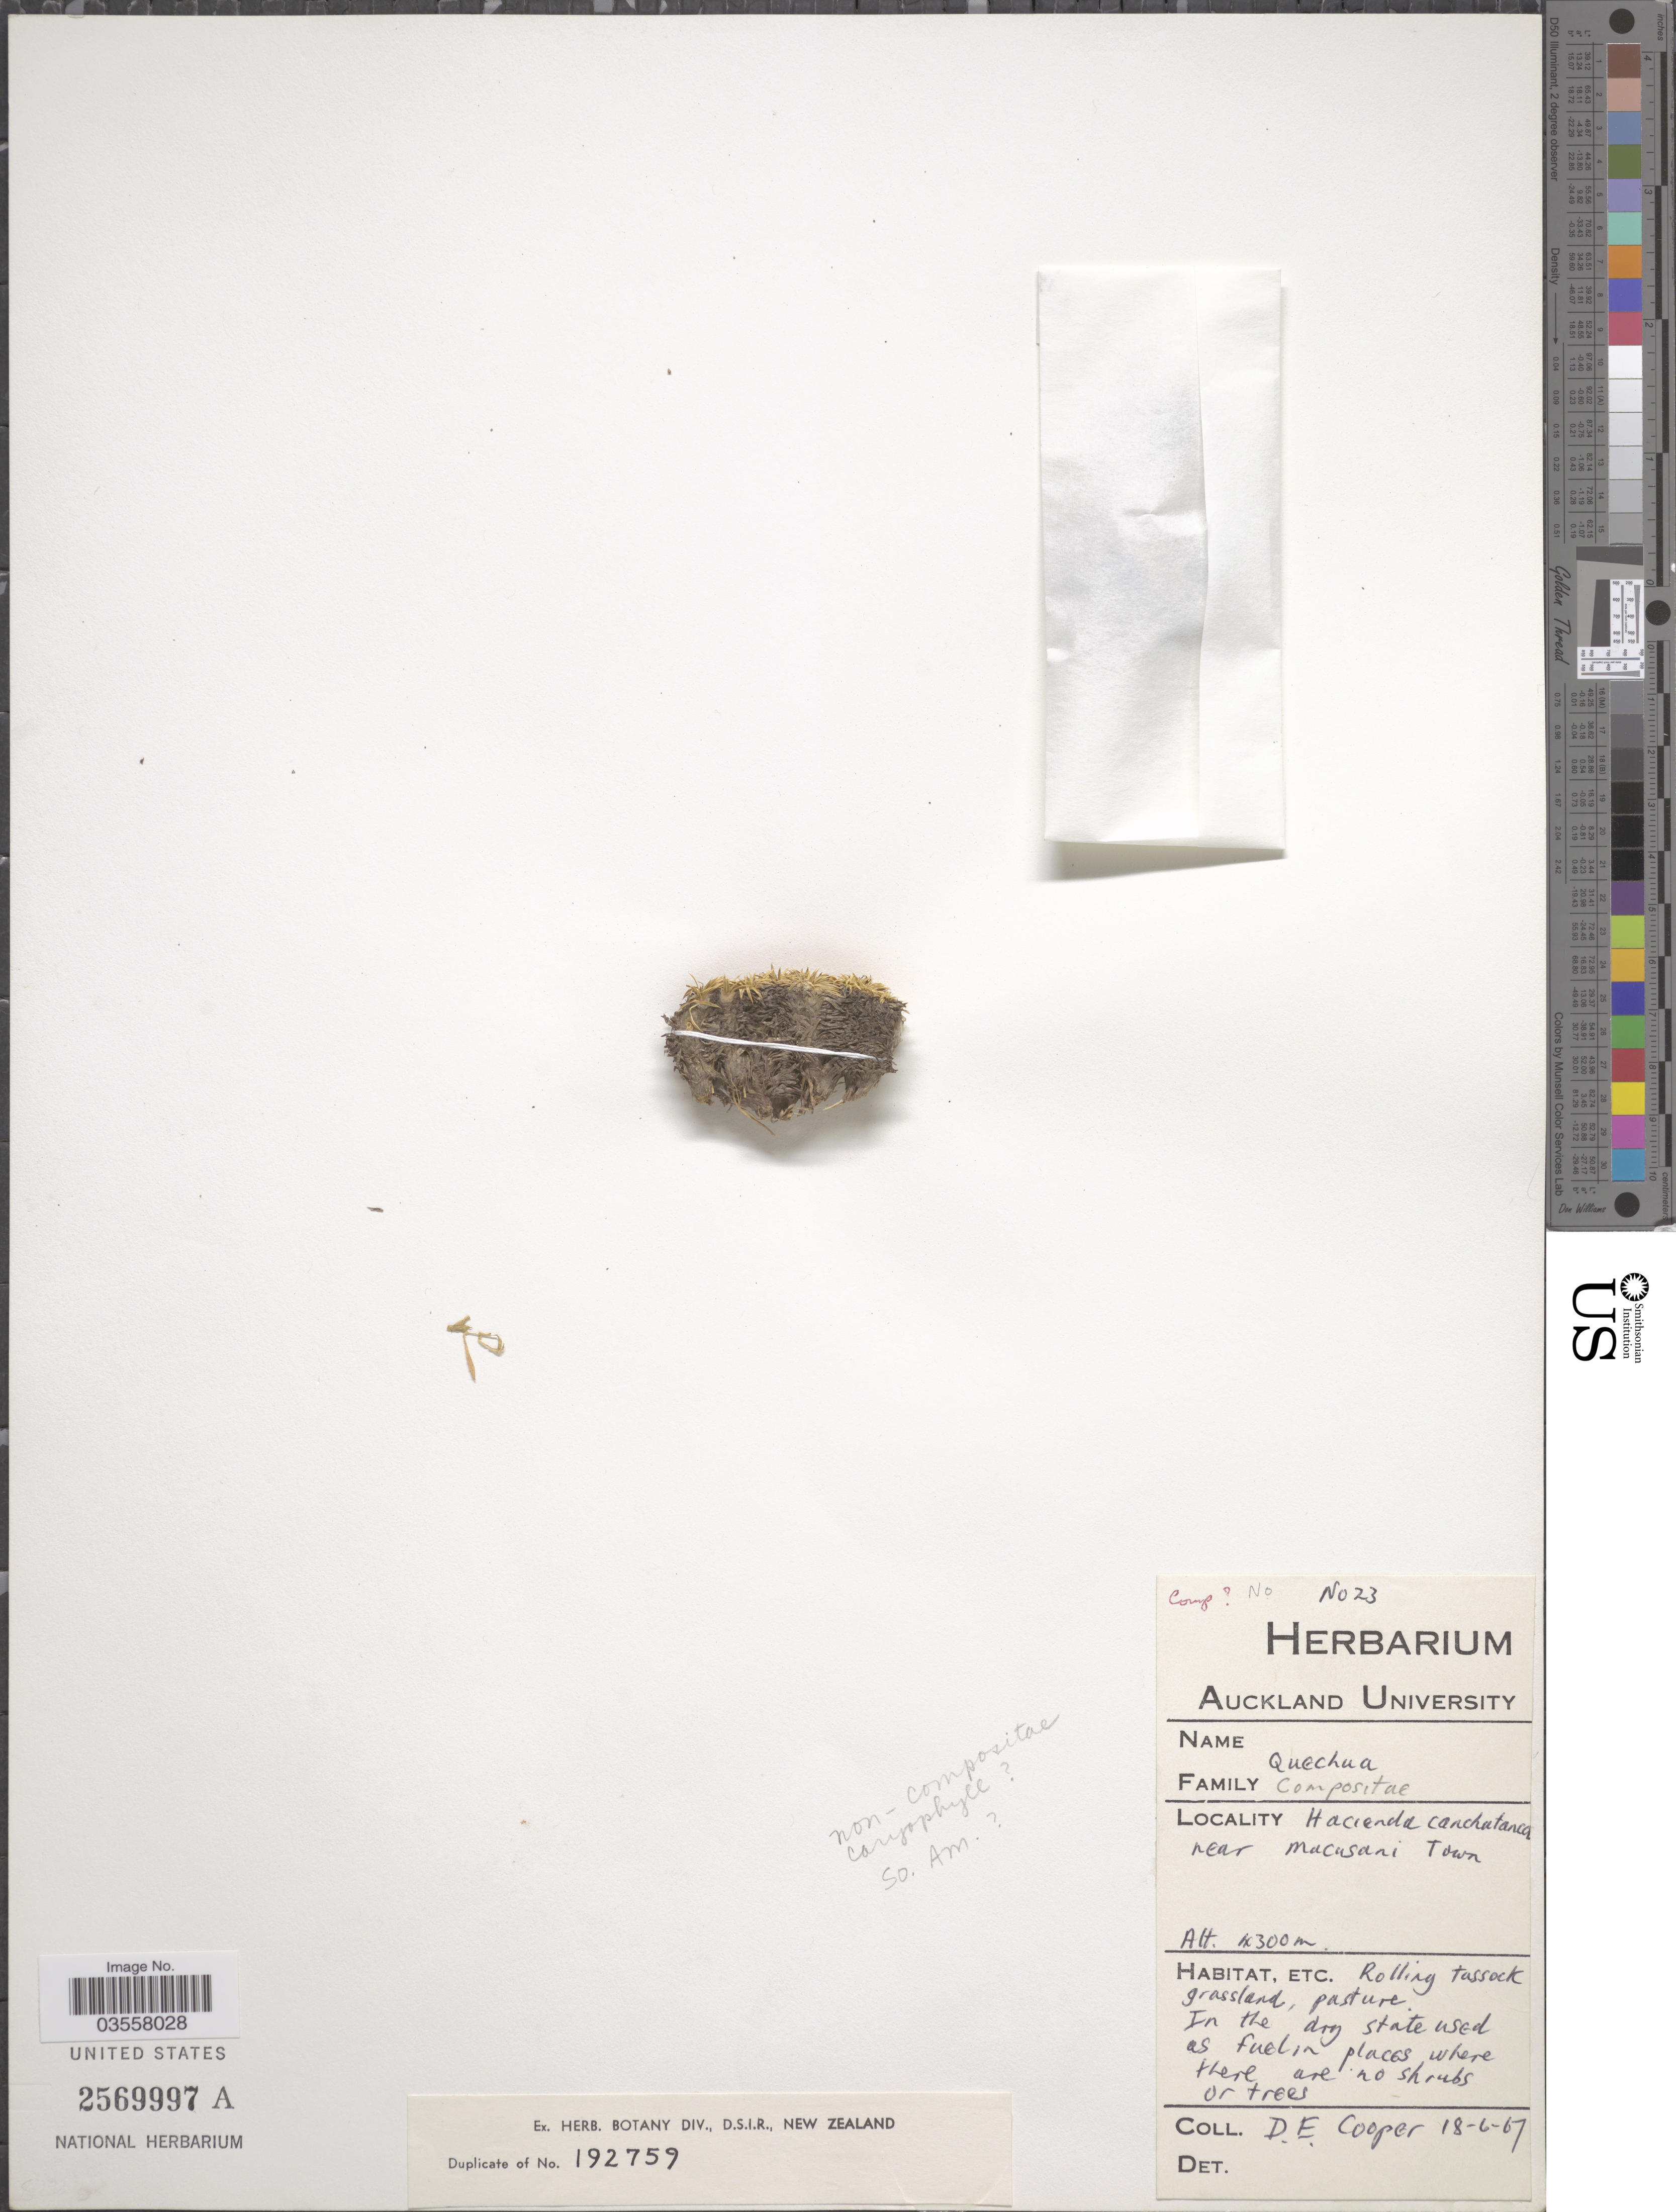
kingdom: Plantae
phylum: Tracheophyta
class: Magnoliopsida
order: Caryophyllales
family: Caryophyllaceae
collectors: D. E. Cooper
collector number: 23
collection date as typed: Transcribed d/m/y: 18/6/67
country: New Zealand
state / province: Auckland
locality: Hacienda canchatanca near Macasani Town.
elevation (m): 4300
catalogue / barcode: US 2569997A